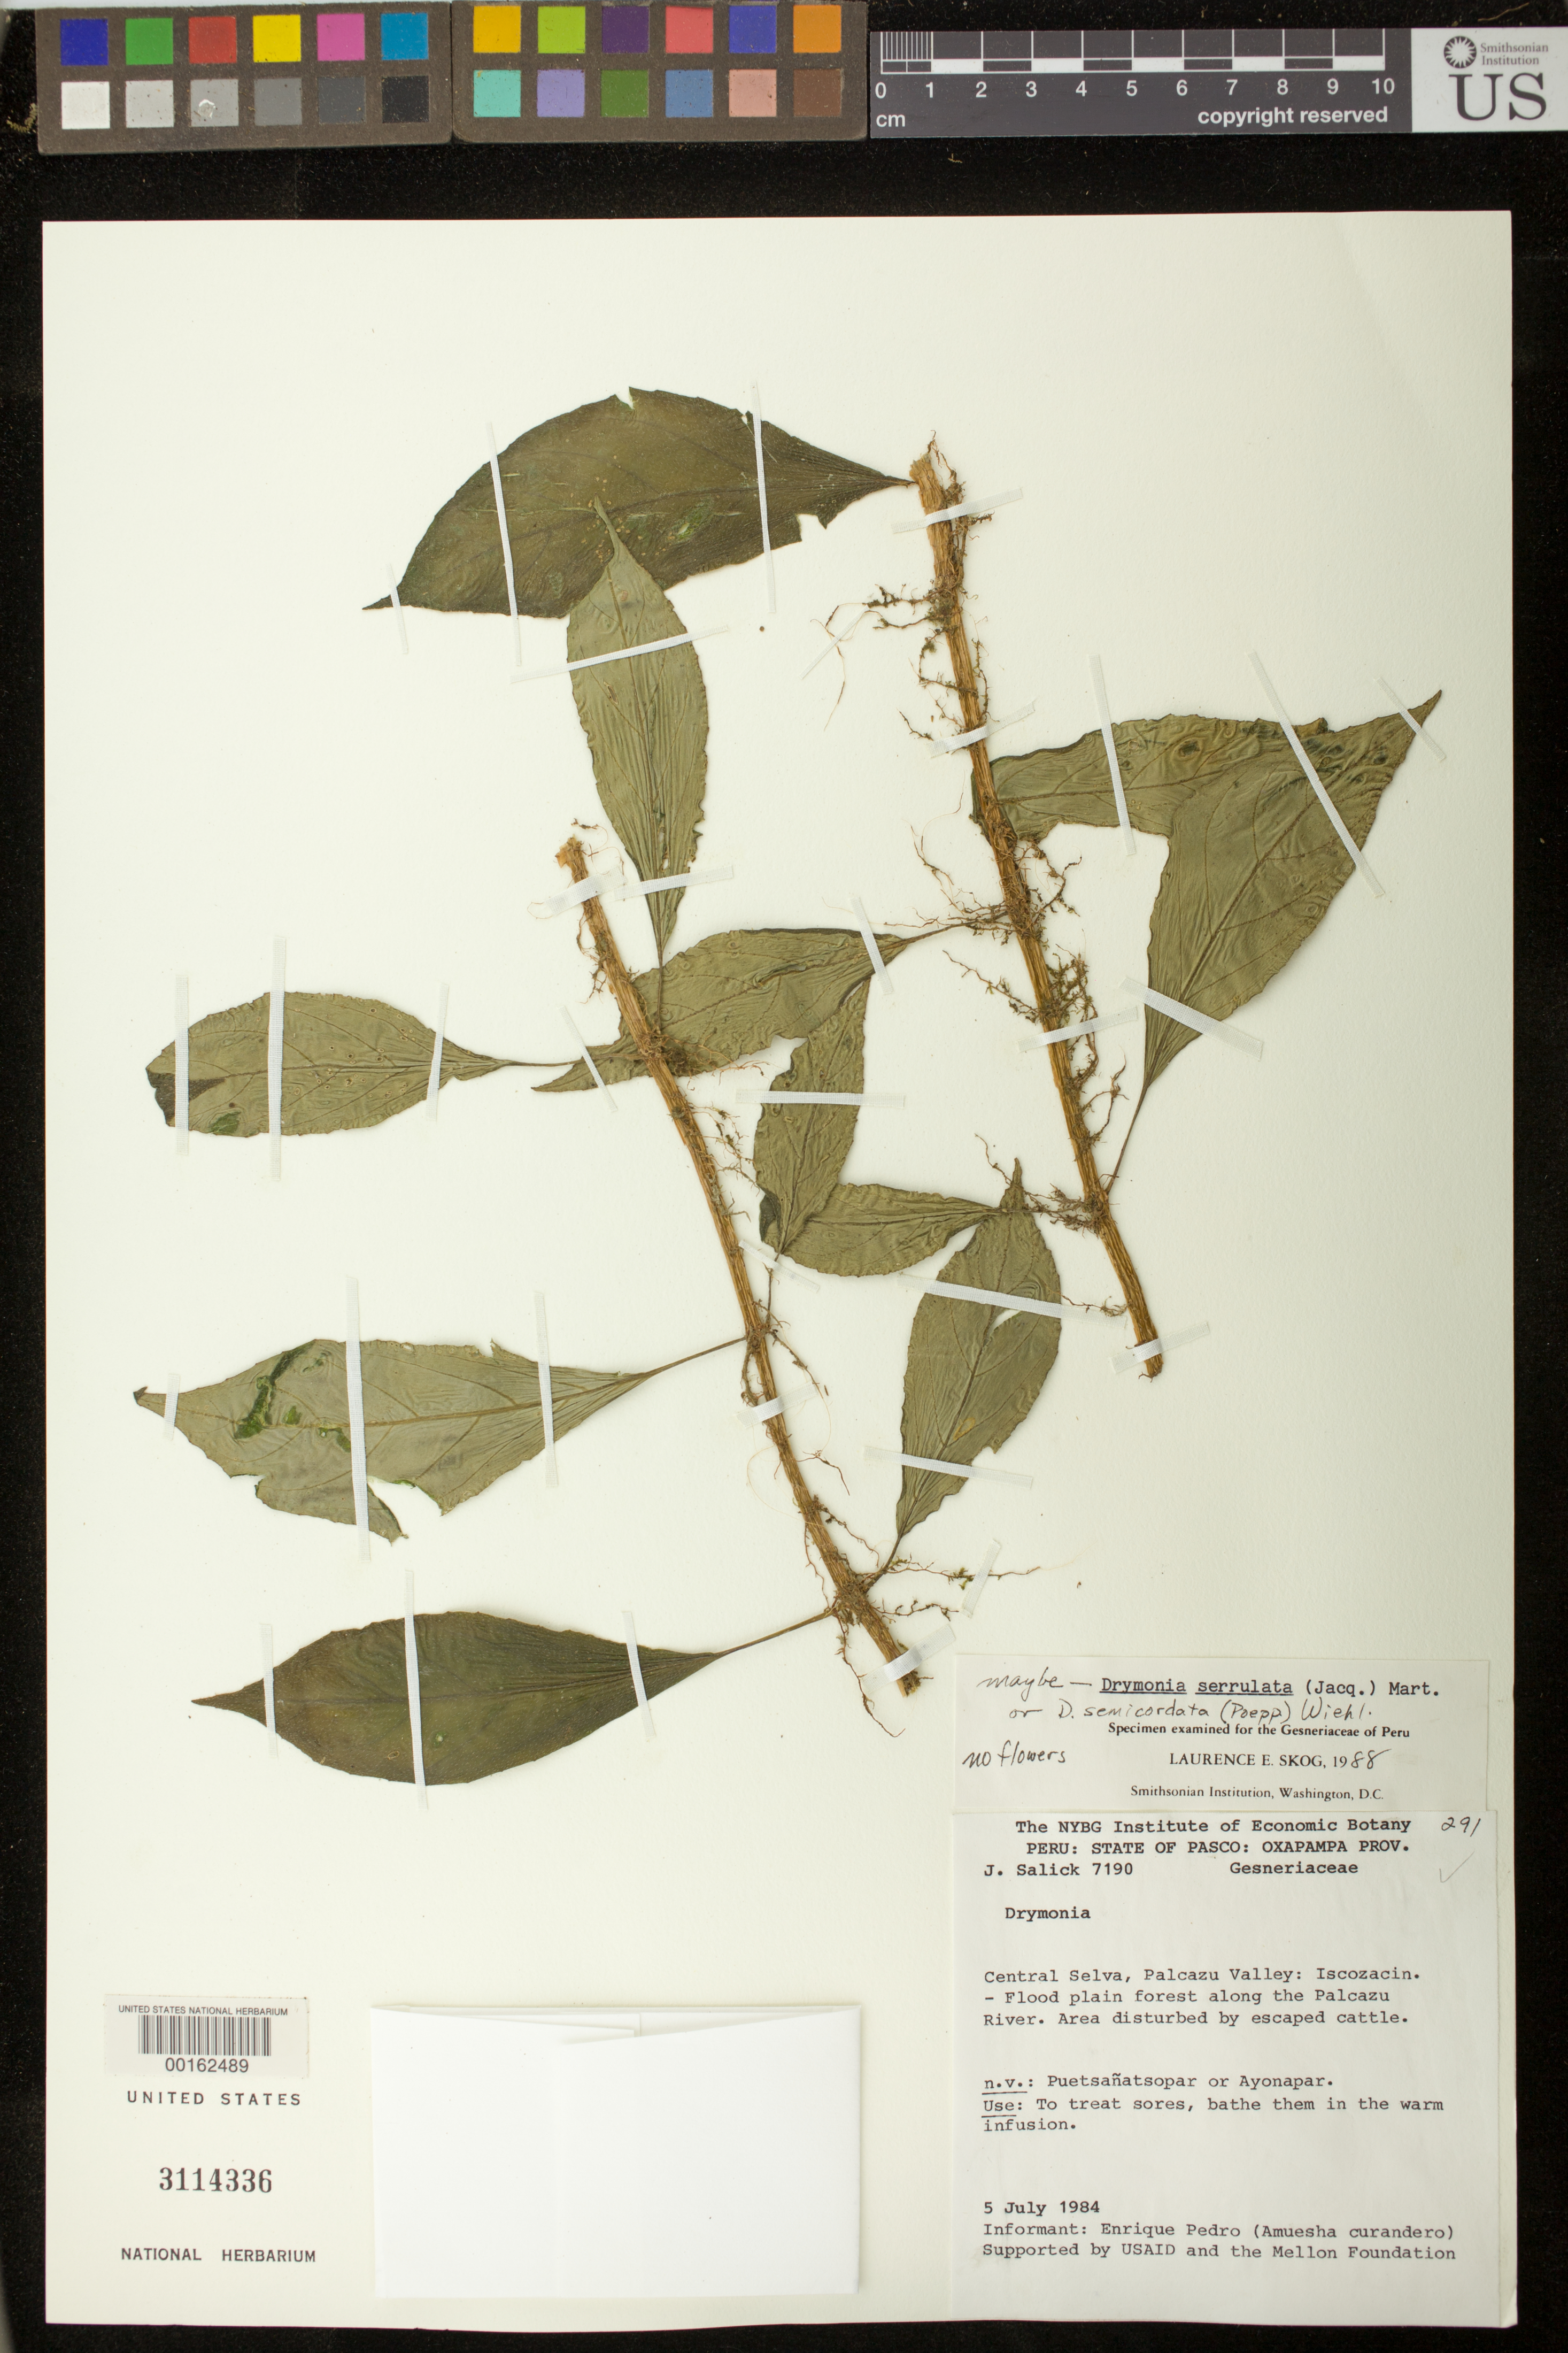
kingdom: Plantae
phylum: Tracheophyta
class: Magnoliopsida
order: Lamiales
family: Gesneriaceae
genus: Drymonia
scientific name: Drymonia serrulata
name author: (Jacq.) Mart.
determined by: Clark, J. L., (SEL), The Marie Selby Botanical Garden (UNITED STATES)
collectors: J. Salick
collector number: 7190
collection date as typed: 05 Jul 1984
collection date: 1984-07-05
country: Peru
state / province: Pasco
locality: Prov. Oxapampa; Central Selva, Palcazu valley, Iscozacin, along the Palcazu River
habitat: Flood plain forest , area disturbed by escaped cattle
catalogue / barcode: US 3114336